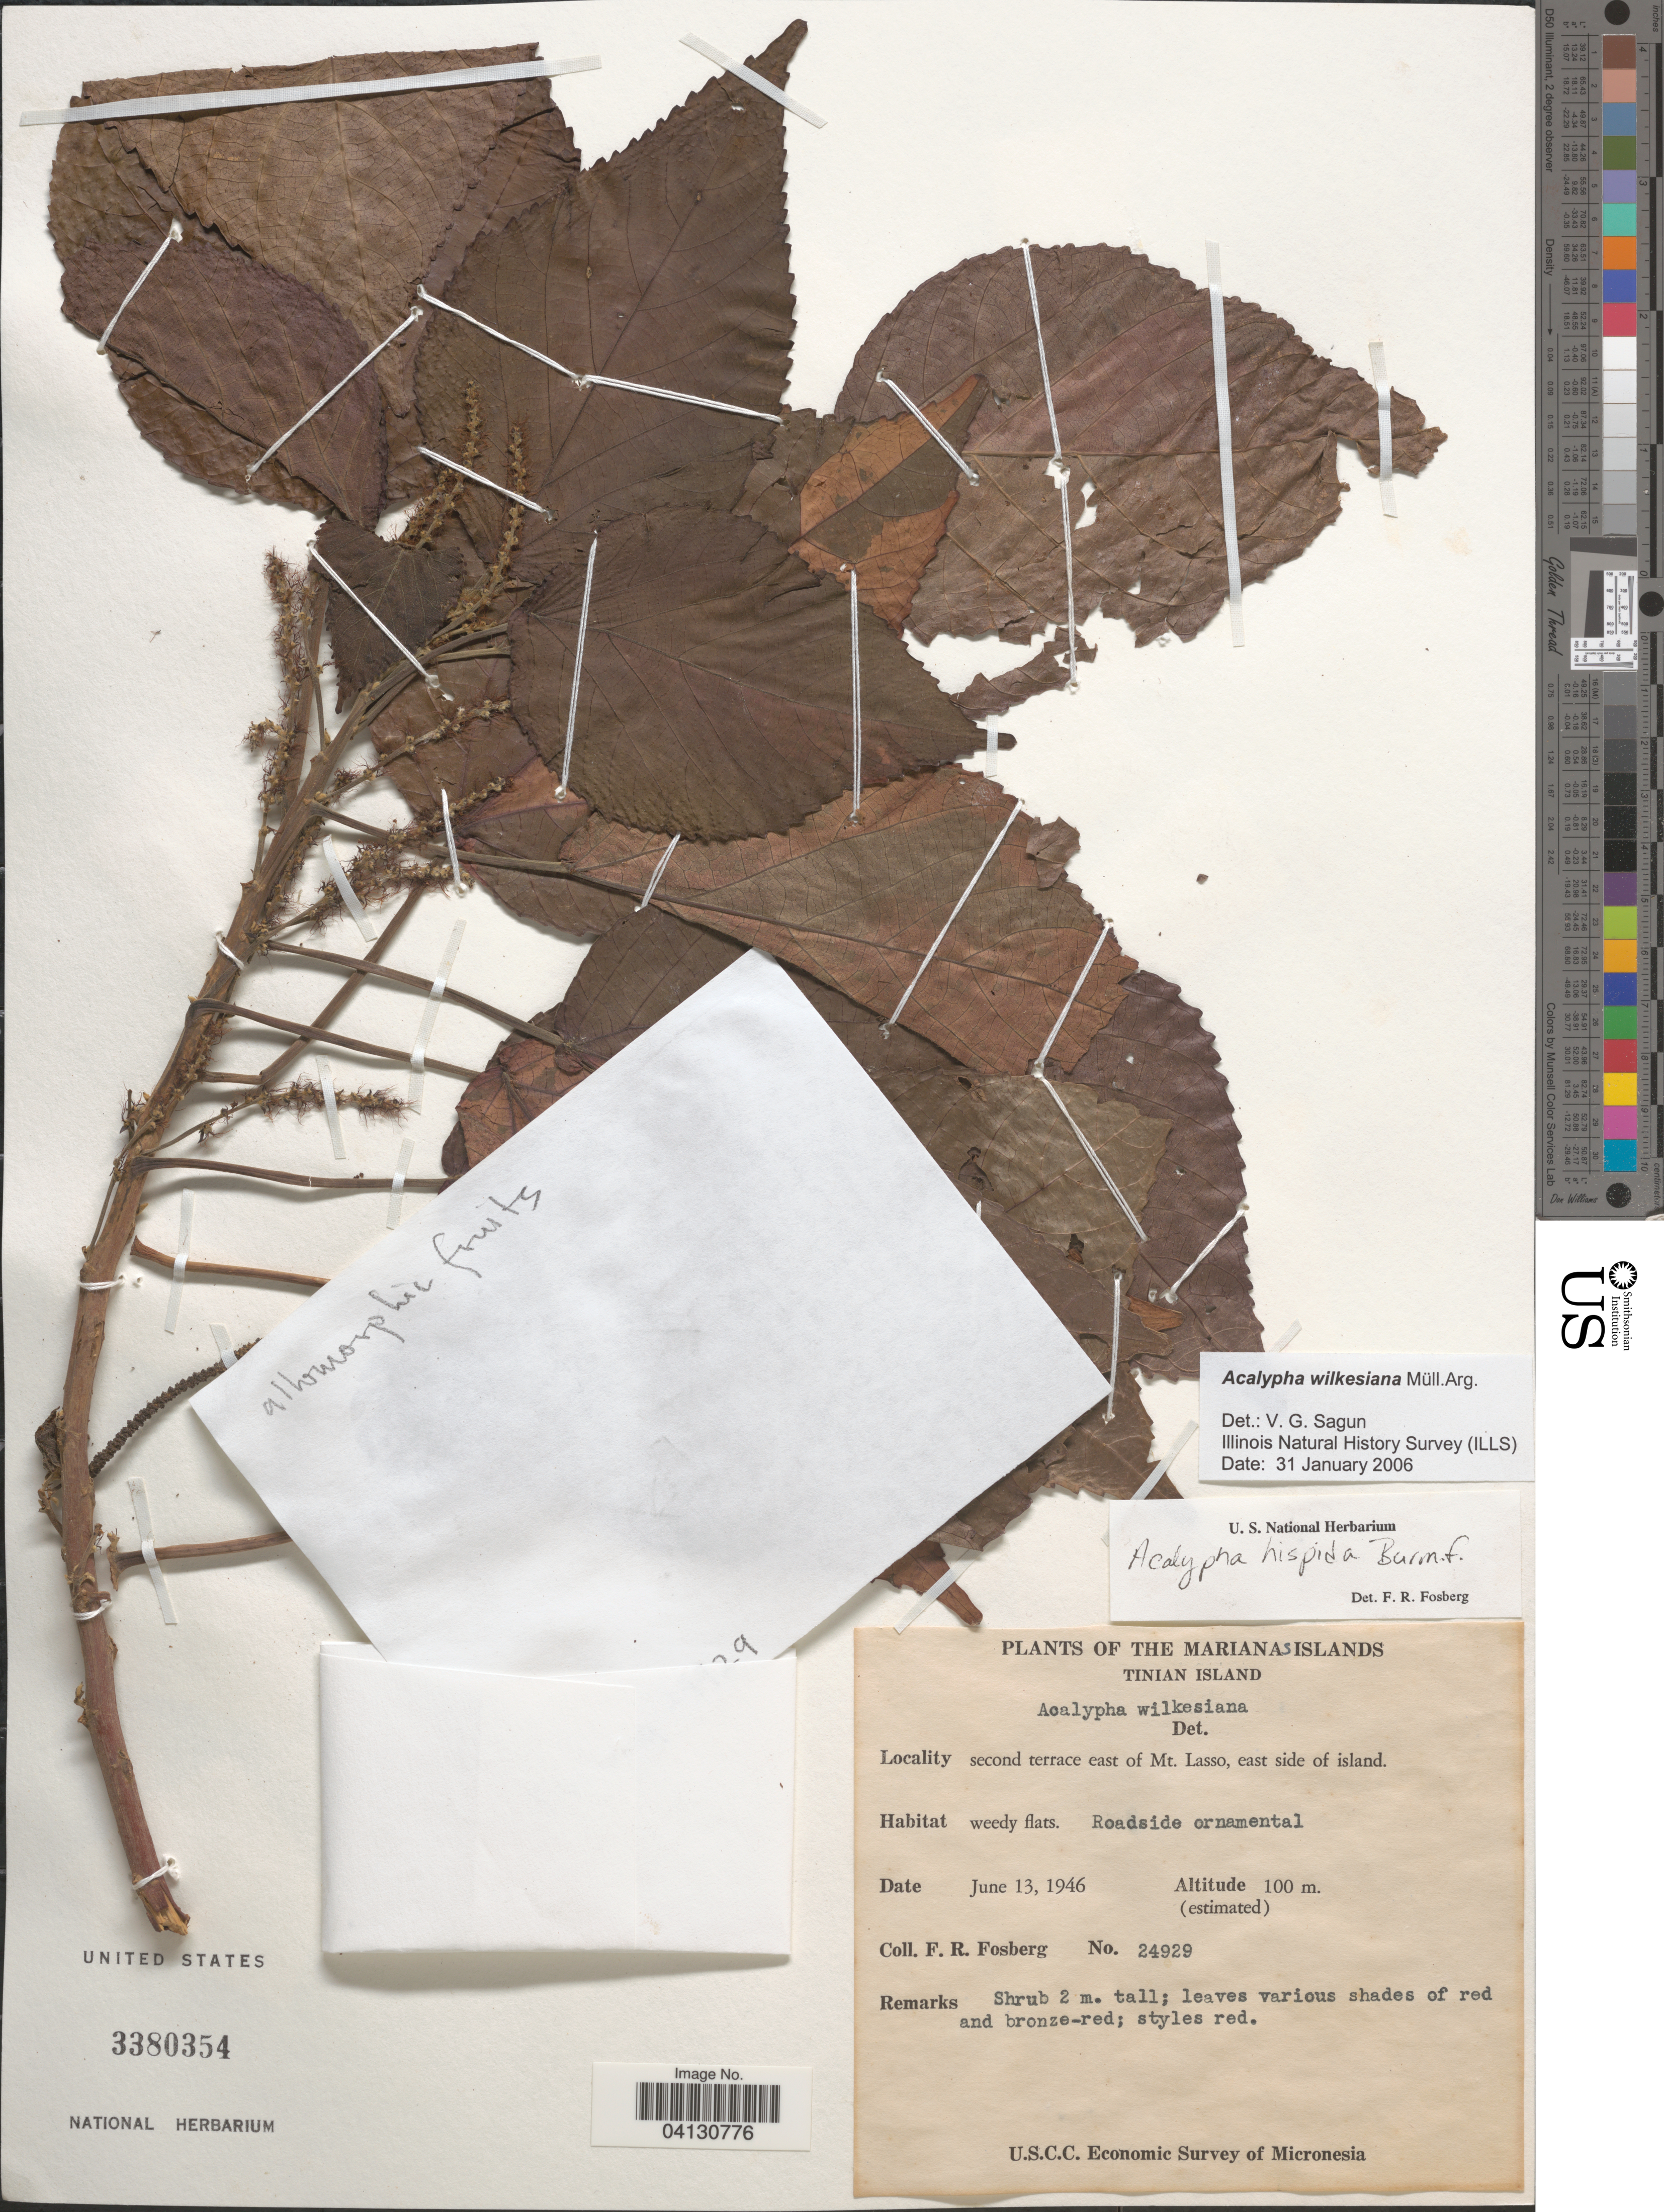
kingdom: Plantae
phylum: Tracheophyta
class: Magnoliopsida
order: Malpighiales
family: Euphorbiaceae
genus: Acalypha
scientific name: Acalypha wilkesiana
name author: Müll. Arg. in DC.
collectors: F. R. Fosberg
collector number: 24929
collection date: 1946-06-13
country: Northern Mariana Islands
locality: The Mariana Islands. Tinian Island. Second terrace east of Mt. Lasso, east side of island. U.S.C.C. Economic Survey of Micronesia.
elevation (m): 100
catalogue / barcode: US 3380354